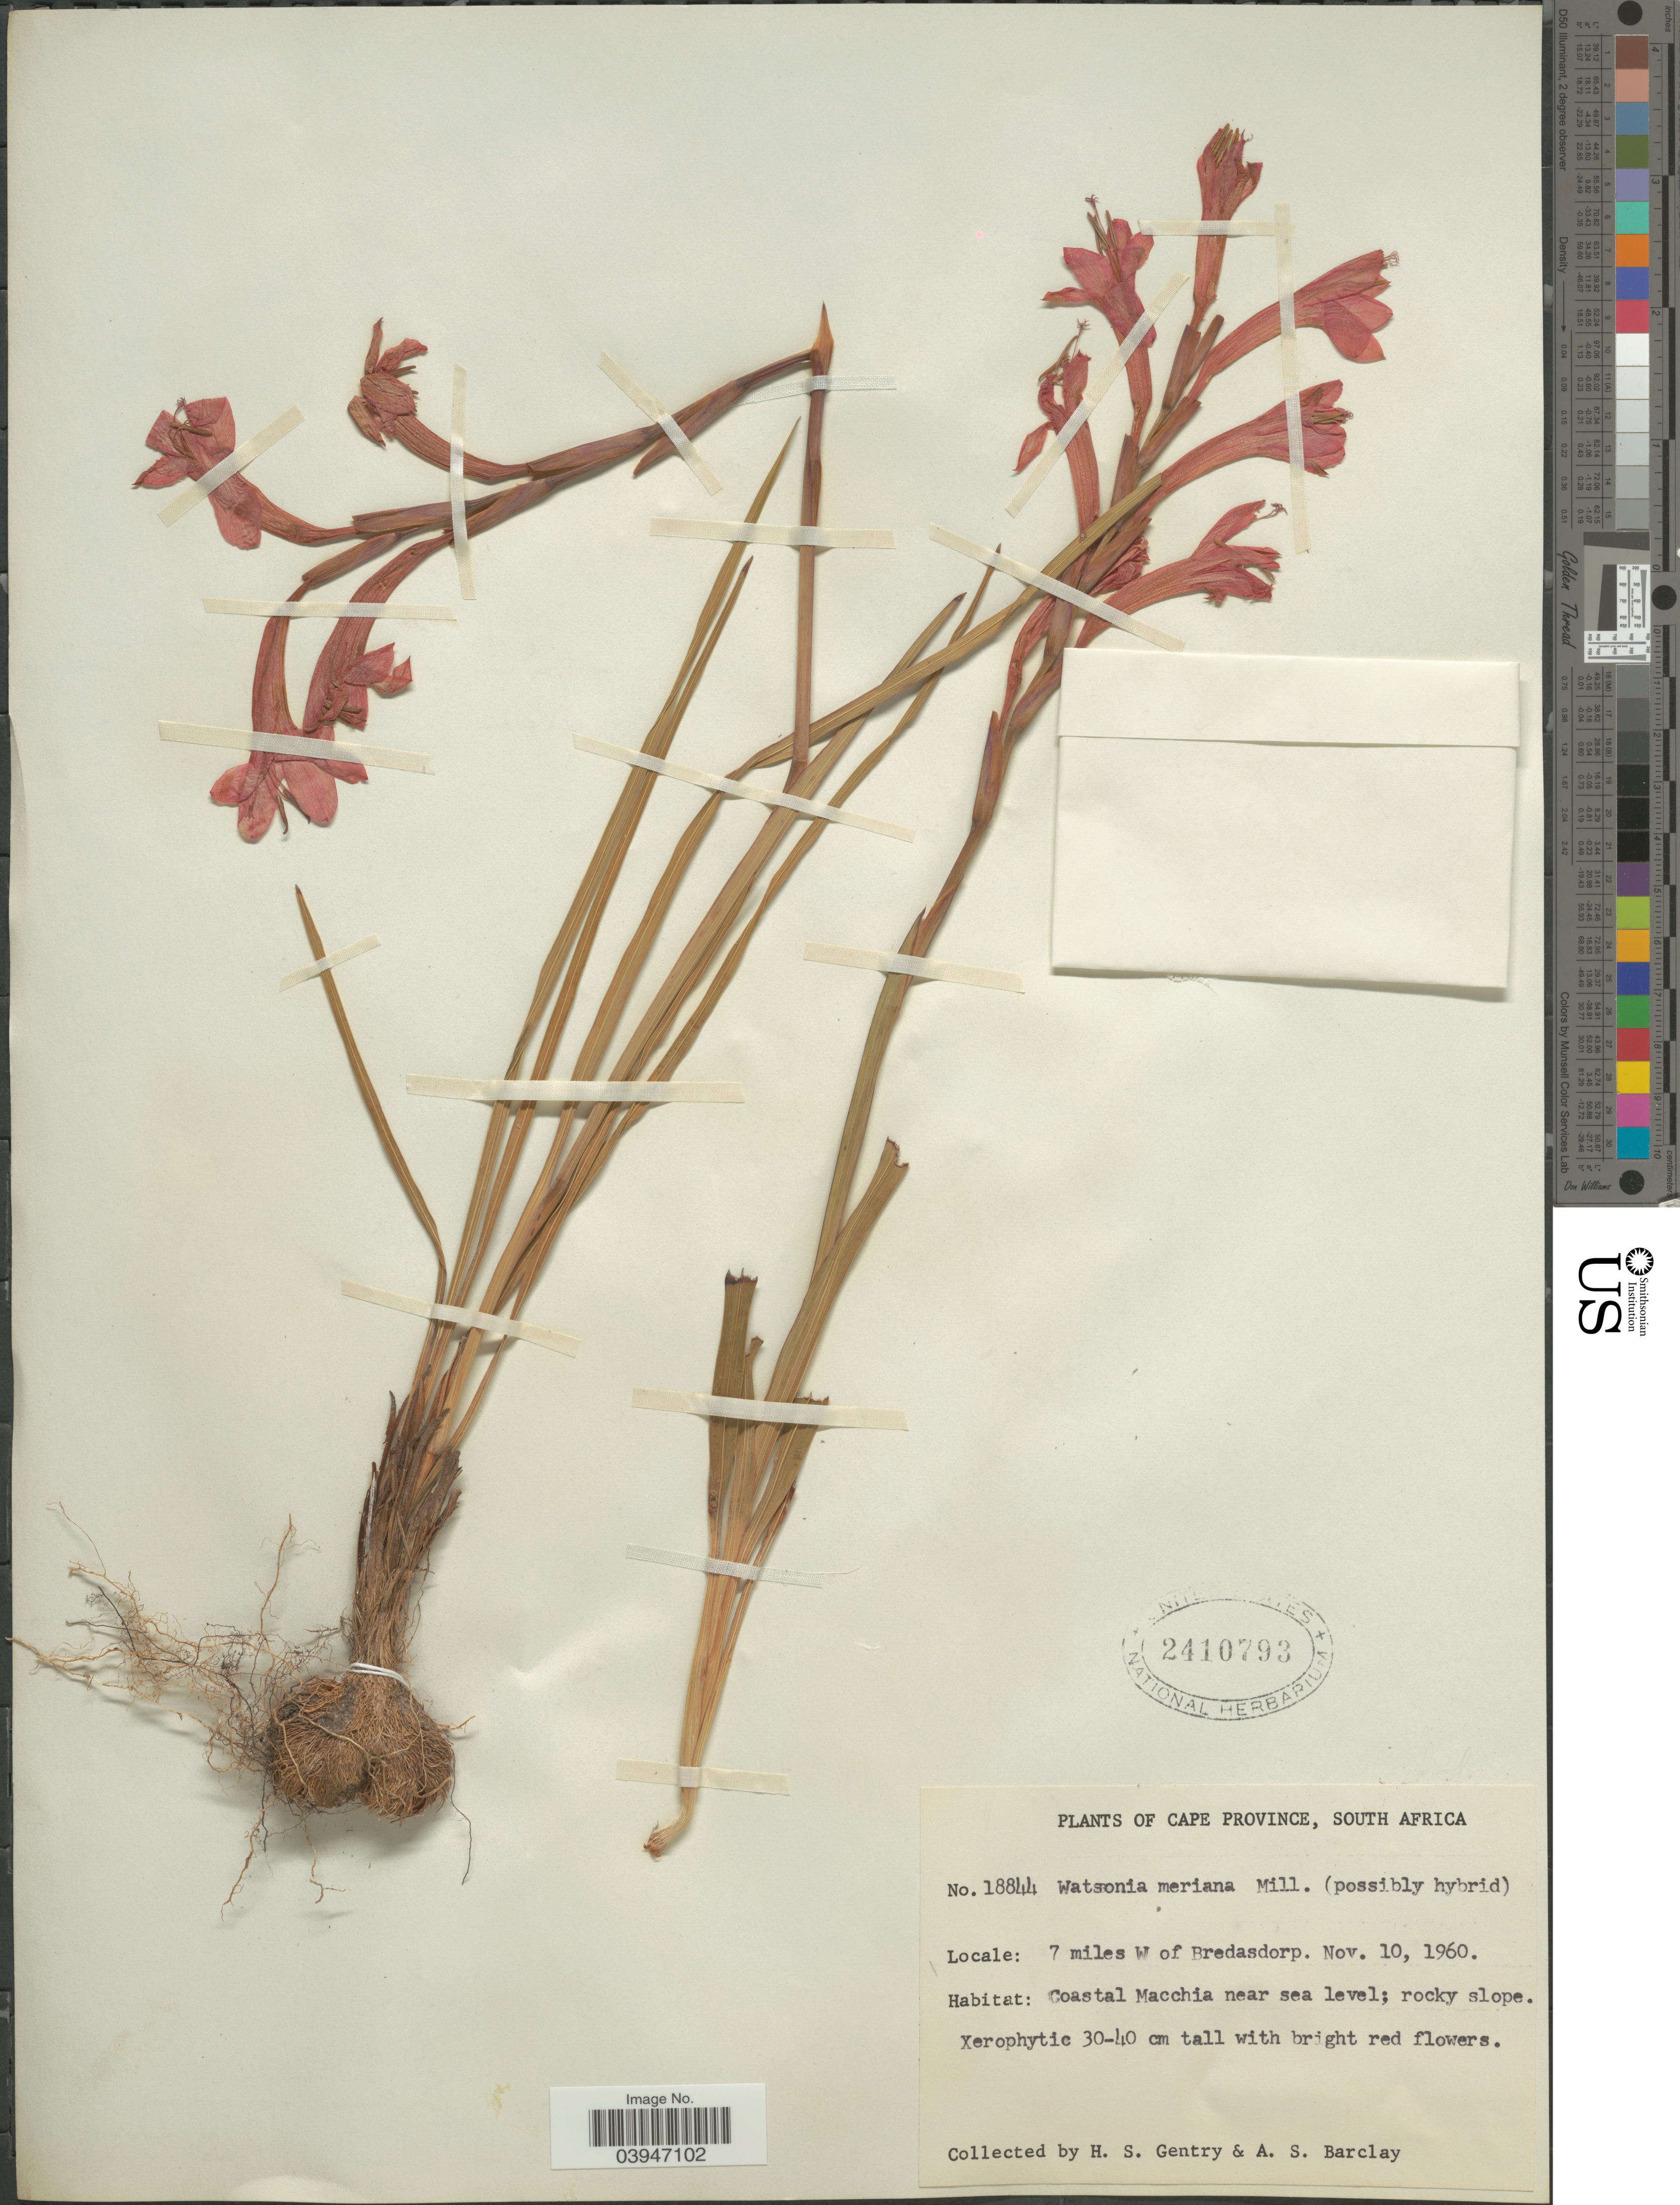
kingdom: Plantae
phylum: Tracheophyta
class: Liliopsida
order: Asparagales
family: Iridaceae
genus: Watsonia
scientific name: Watsonia meriana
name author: (L.) Mill.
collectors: H. S. Gentry & A. S. Barclay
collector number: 18844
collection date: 1960-11-10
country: South Africa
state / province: Western Cape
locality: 7 miles W of Bredasdorp.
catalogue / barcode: US 2410793